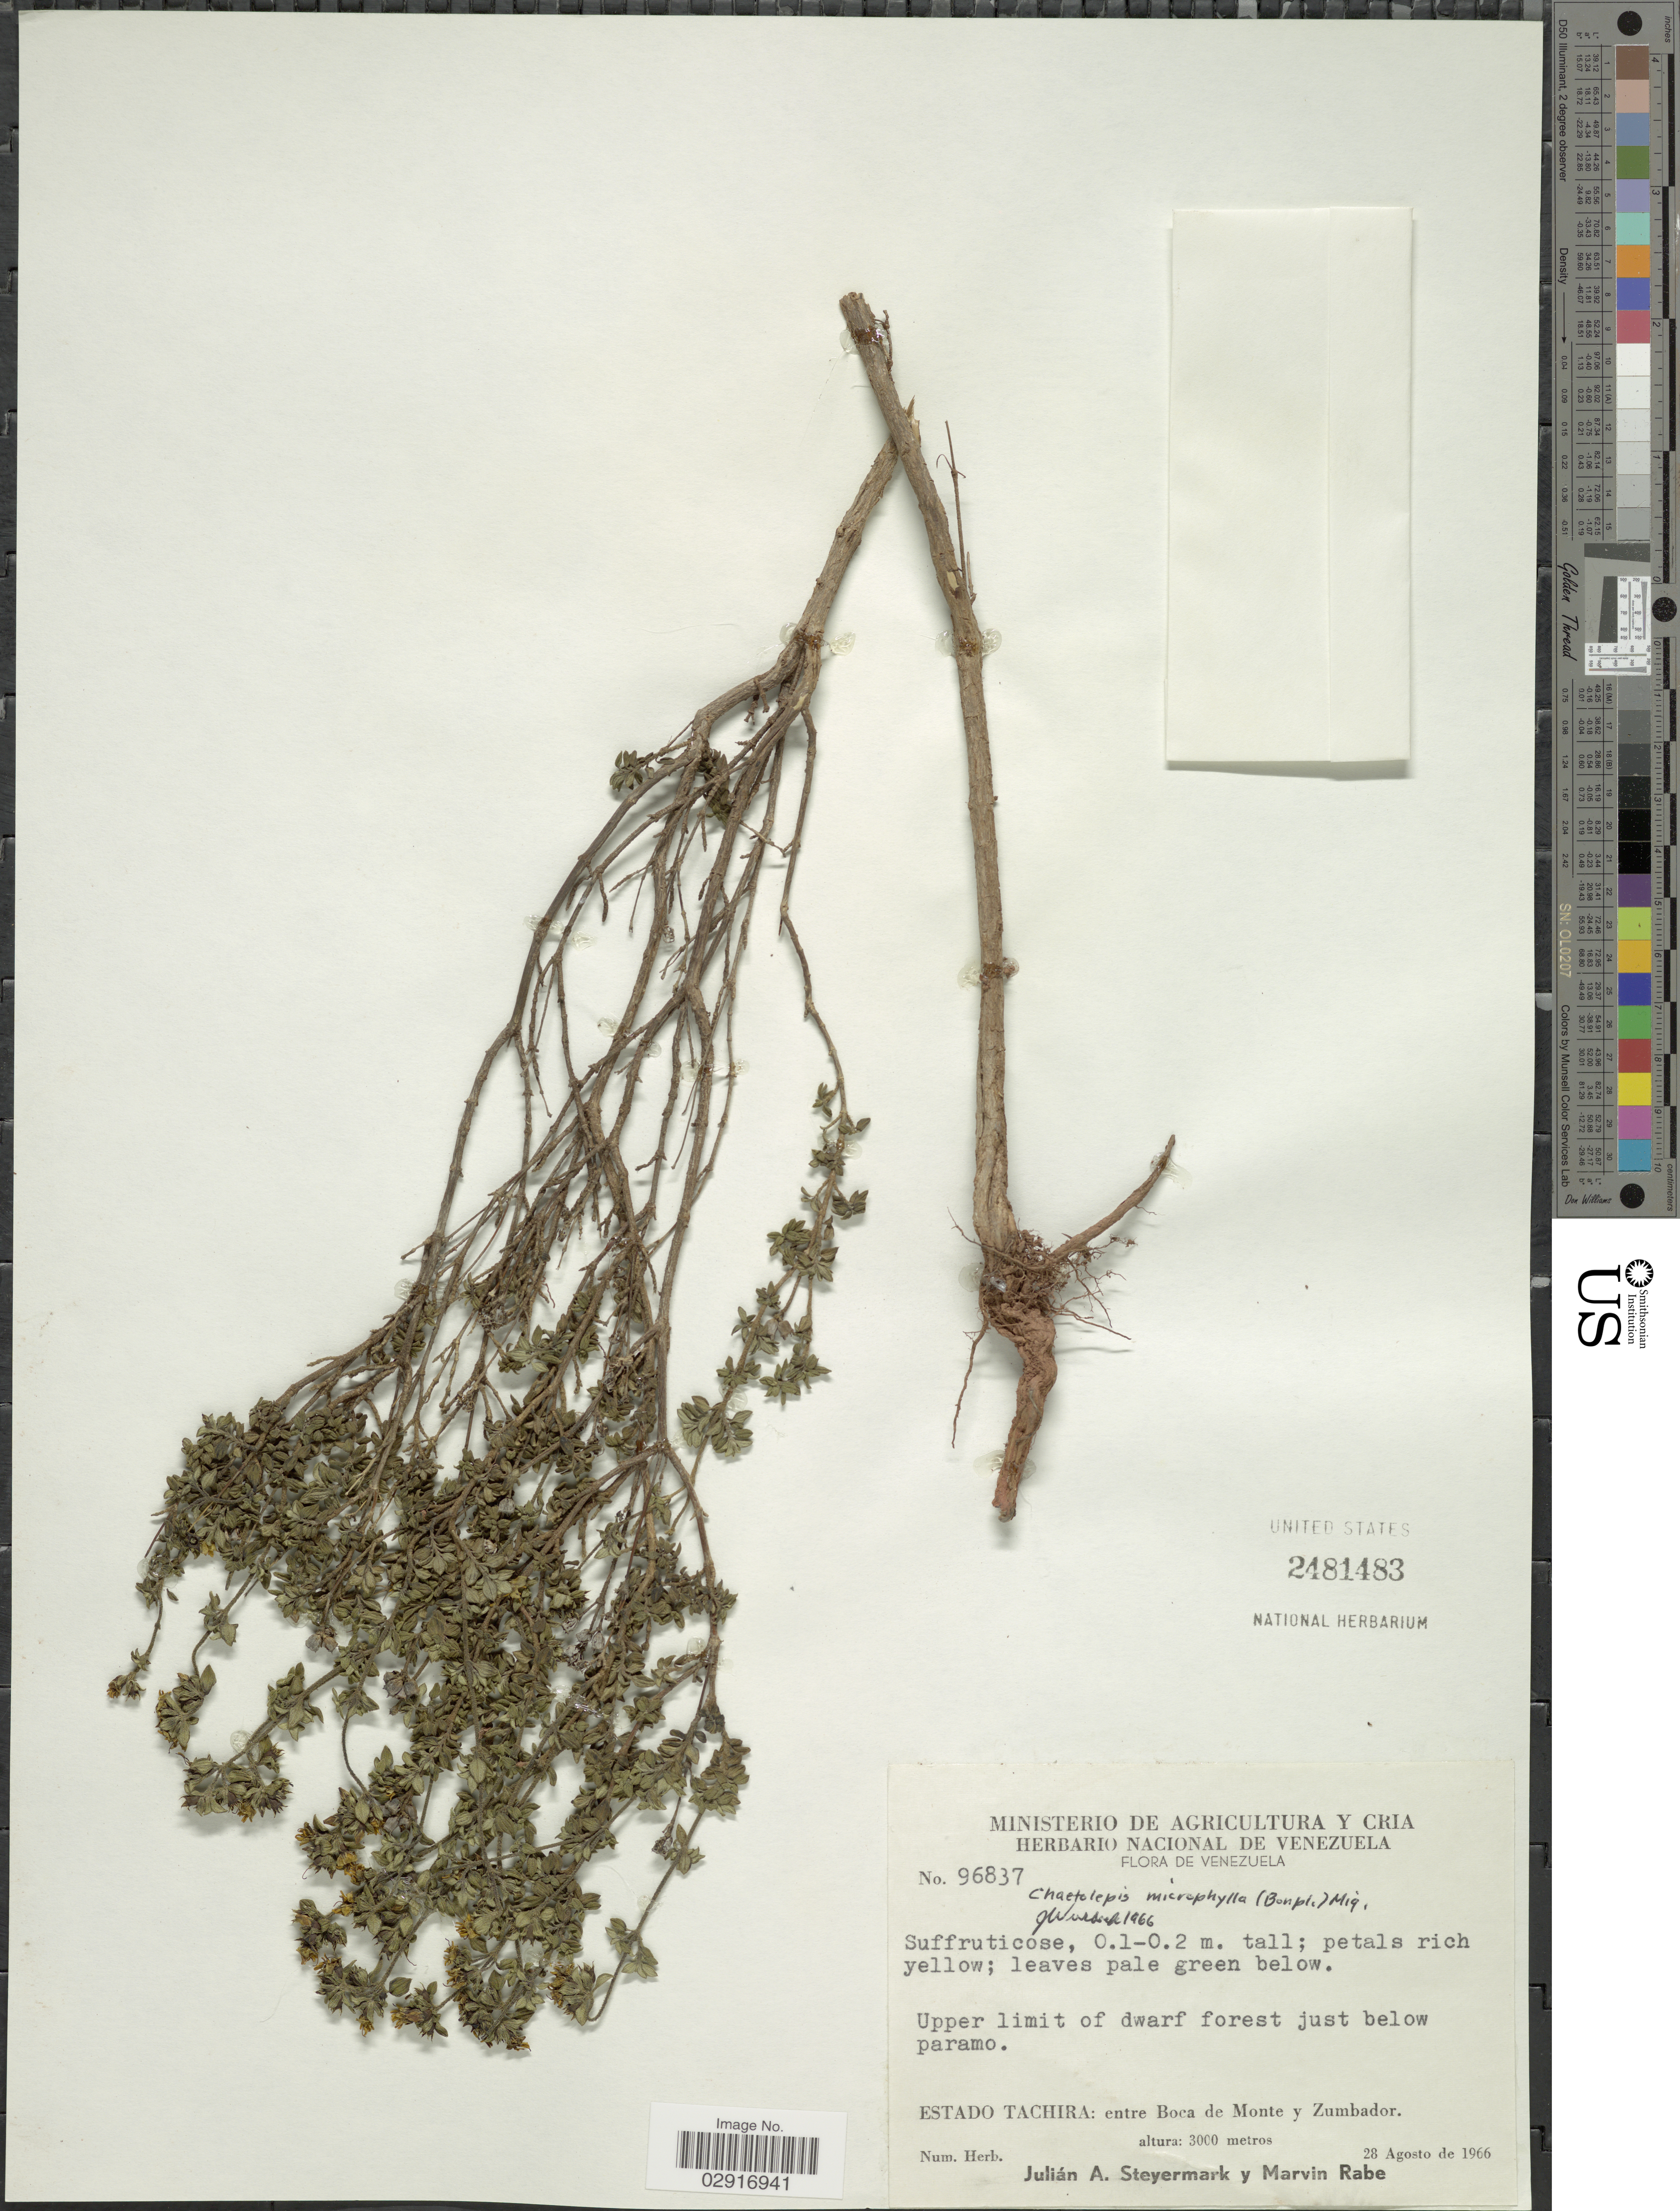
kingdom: Plantae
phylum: Tracheophyta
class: Magnoliopsida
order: Myrtales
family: Melastomataceae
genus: Chaetolepis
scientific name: Chaetolepis microphylla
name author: (Bonpl.) Miq.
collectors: J. Steyermark & M. Rabe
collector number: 96837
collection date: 1966-08-28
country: Venezuela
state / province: Tachira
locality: Entre Boca de Monte y Zumbador.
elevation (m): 3000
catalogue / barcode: US 2481483